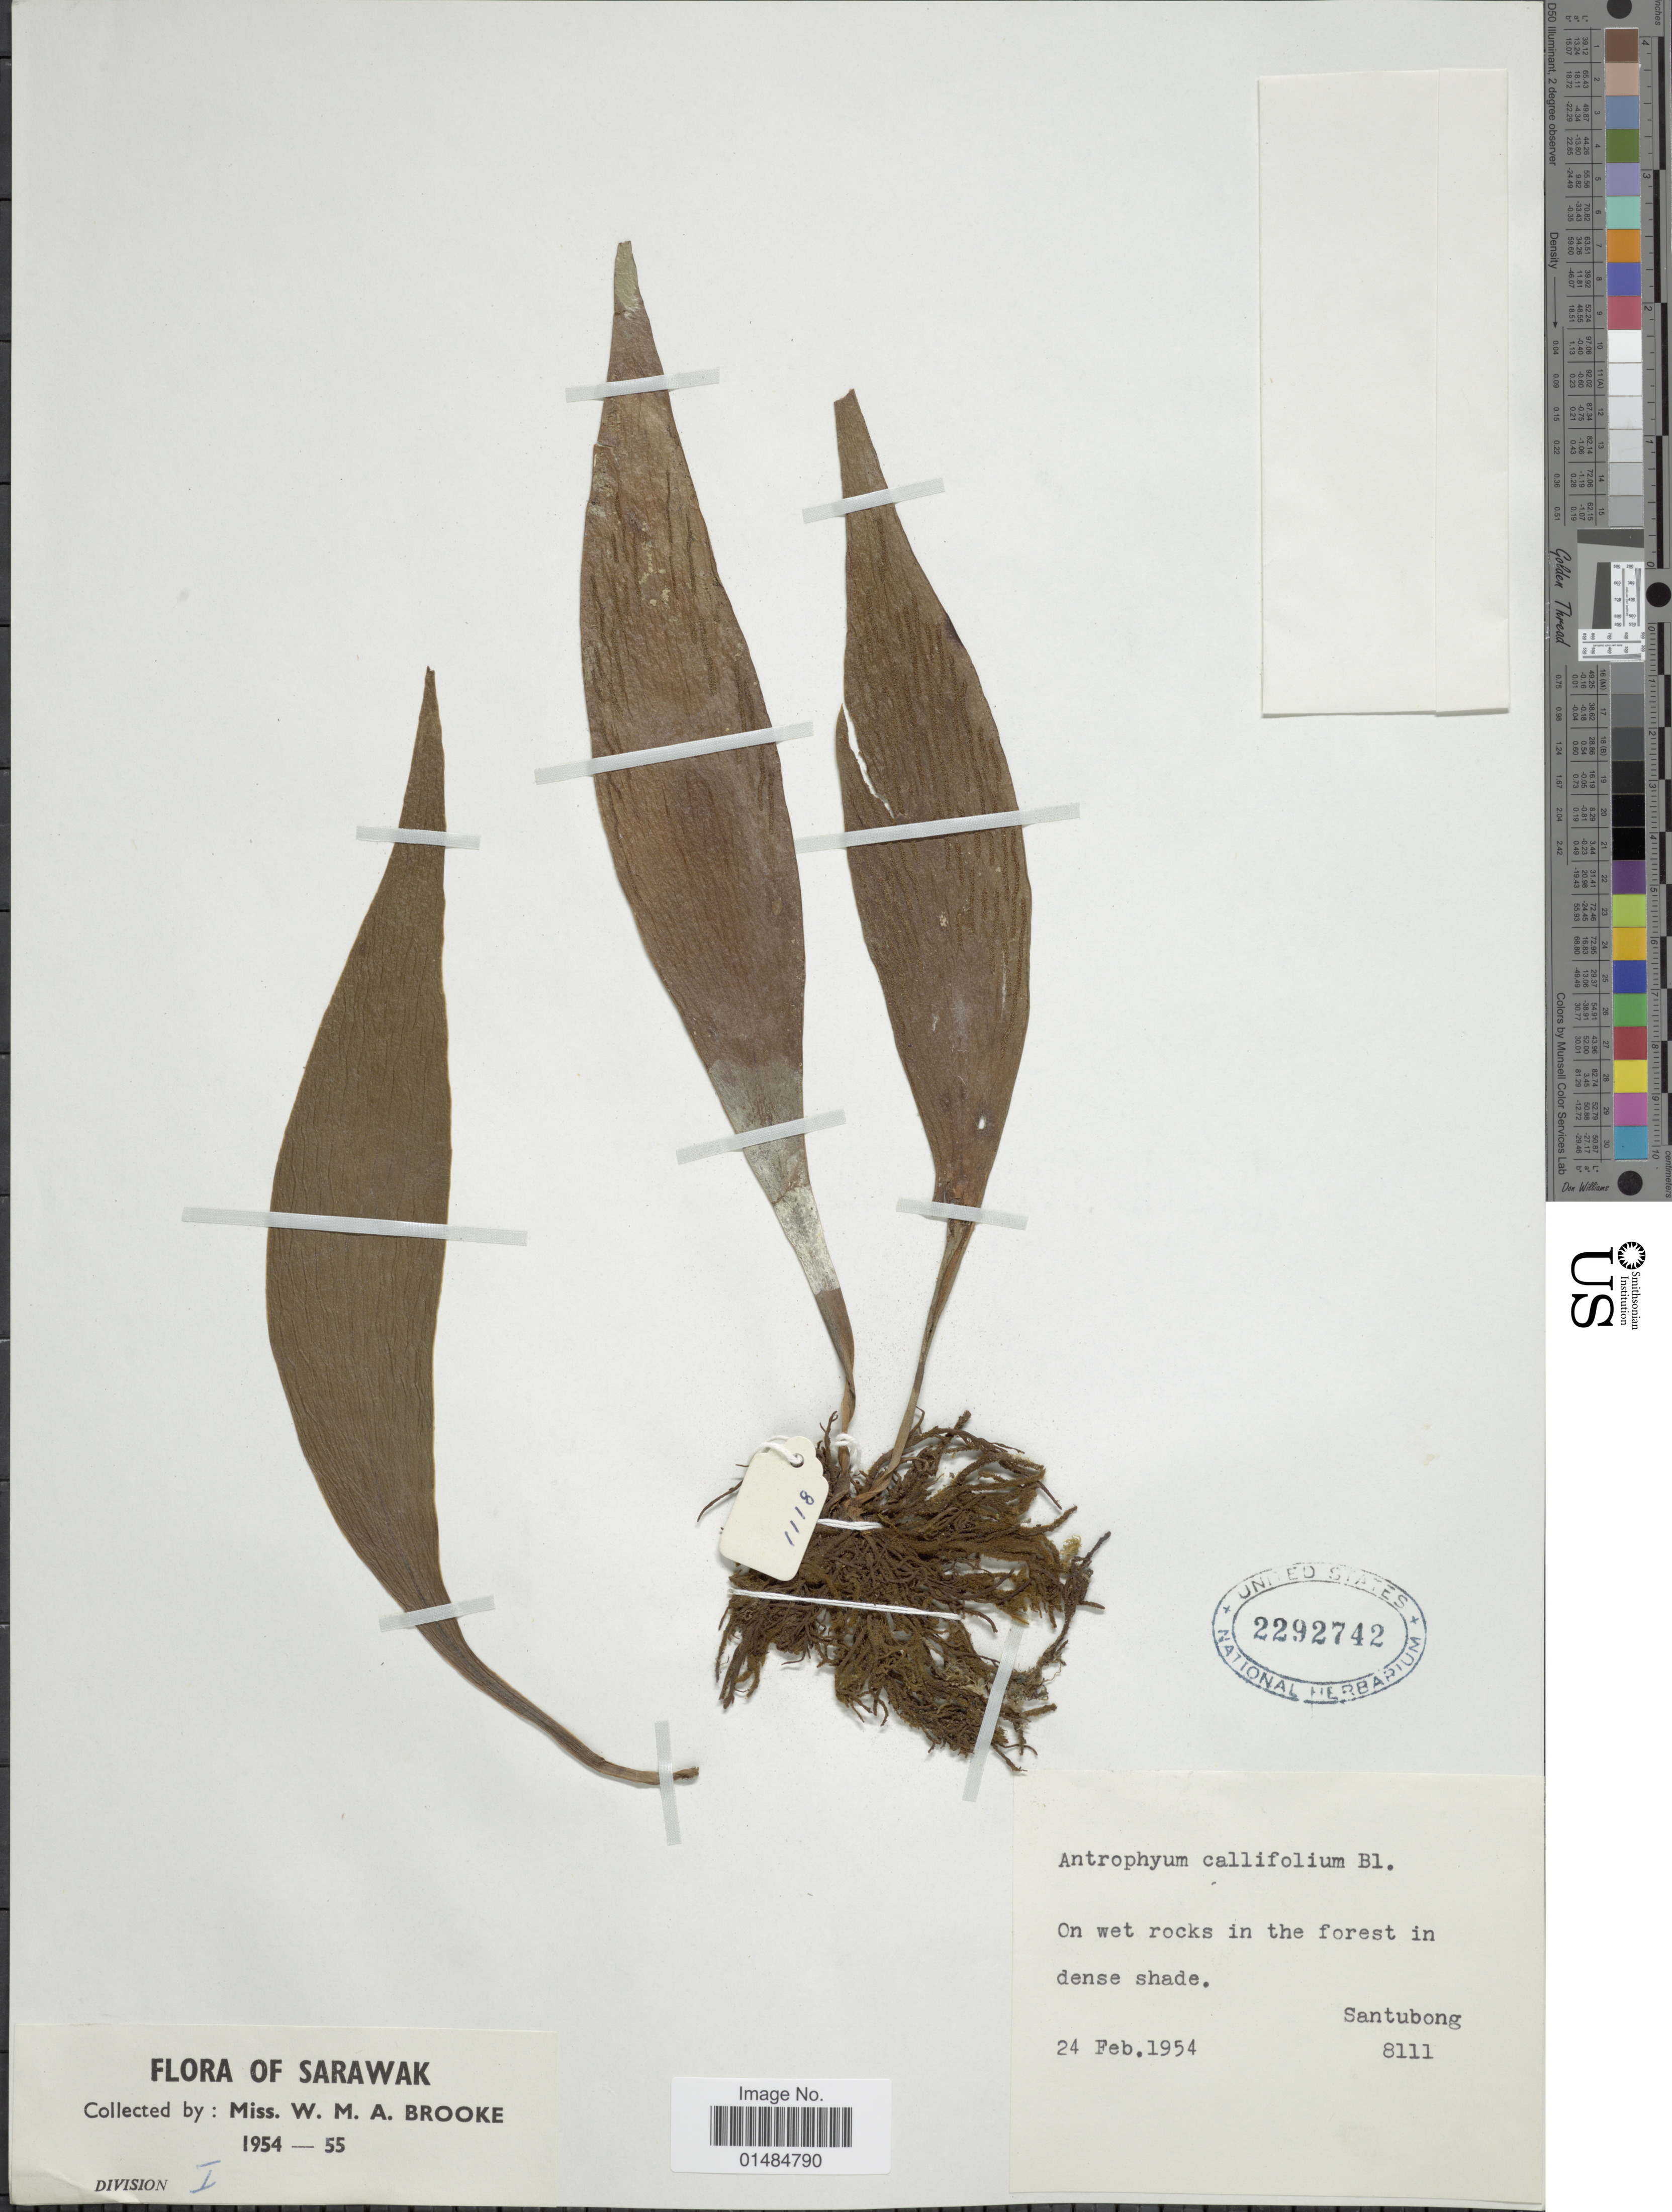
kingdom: Plantae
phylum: Tracheophyta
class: Polypodiopsida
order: Polypodiales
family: Pteridaceae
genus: Antrophyum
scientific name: Antrophyum callifolium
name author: Blume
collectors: W. Brooke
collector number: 8111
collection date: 1954-02-24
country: Malaysia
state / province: Sarawak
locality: Santubong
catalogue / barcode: US 2292742